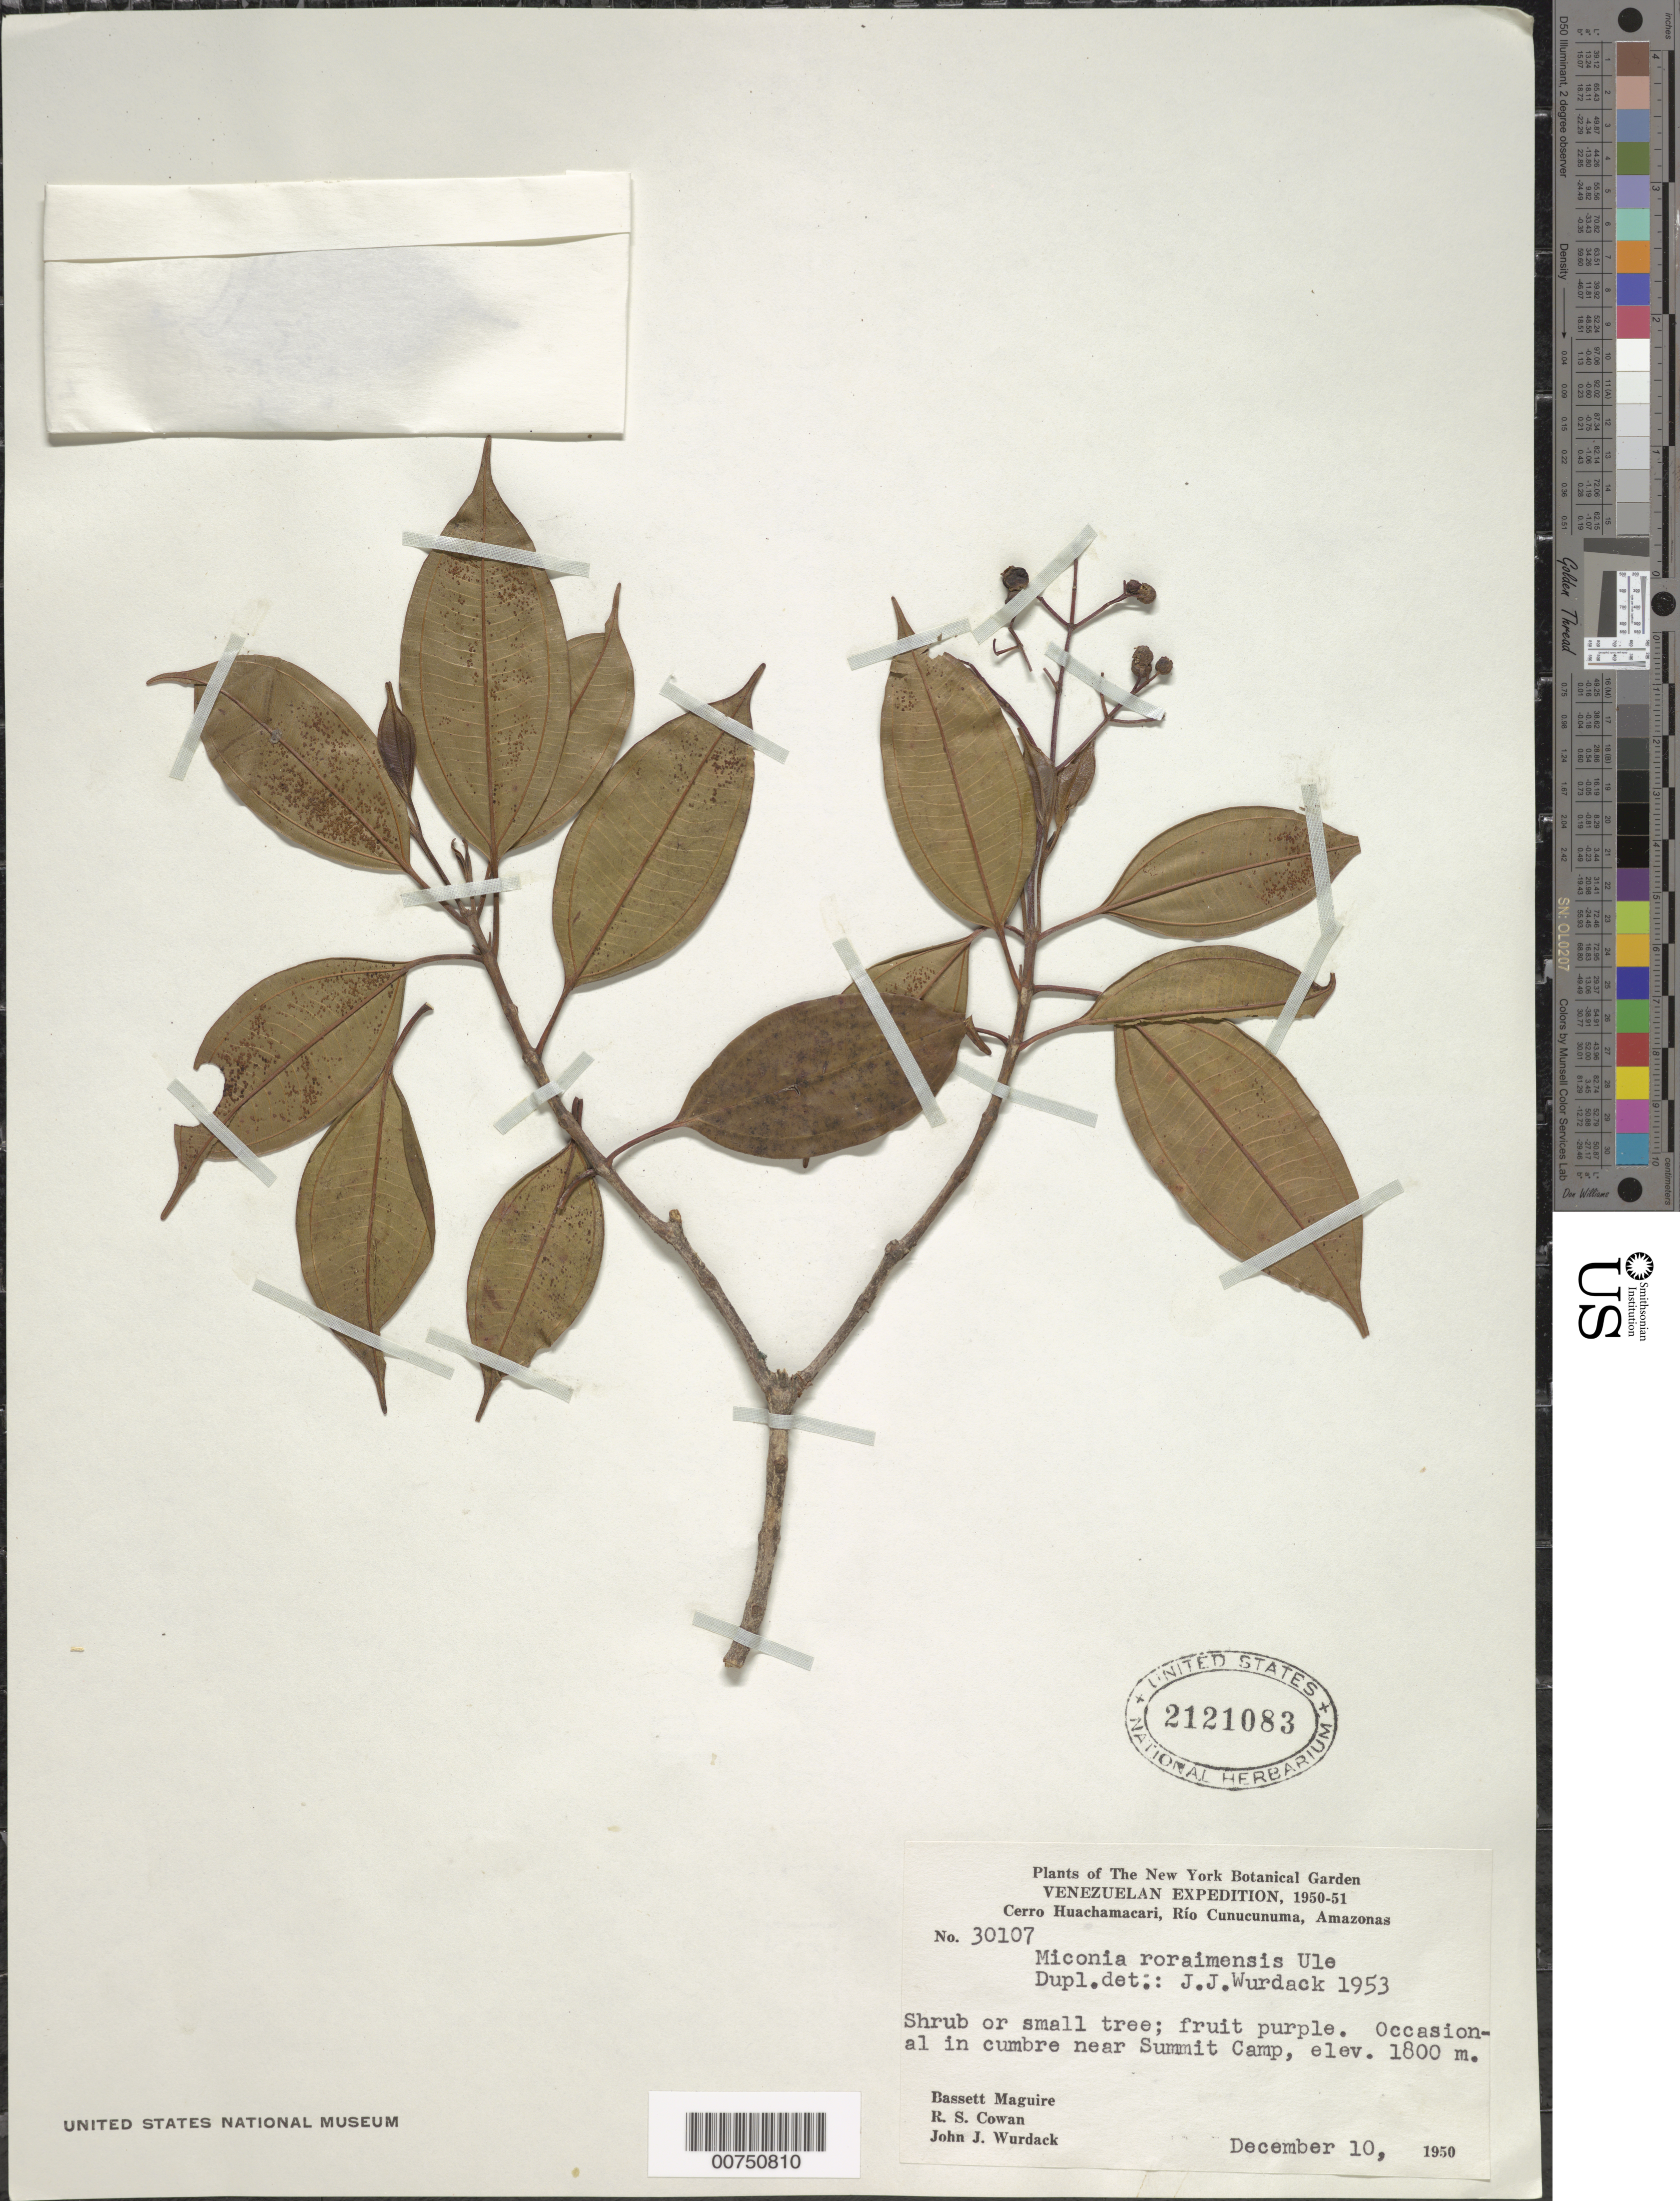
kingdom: Plantae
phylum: Tracheophyta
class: Magnoliopsida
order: Myrtales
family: Melastomataceae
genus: Miconia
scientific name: Miconia roraimensis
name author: Ule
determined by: Wurdack, John J., (US), US (UNITED STATES)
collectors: B. Maguire, R. S. Cowan & J. J. Wurdack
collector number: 30107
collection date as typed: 10-Dec-50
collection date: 1950-12-10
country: Venezuela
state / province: Amazonas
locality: Cerro Huachamacari, Río Cunucunuma, near Summit Camp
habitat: Cumbre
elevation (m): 1800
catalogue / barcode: US 2121083